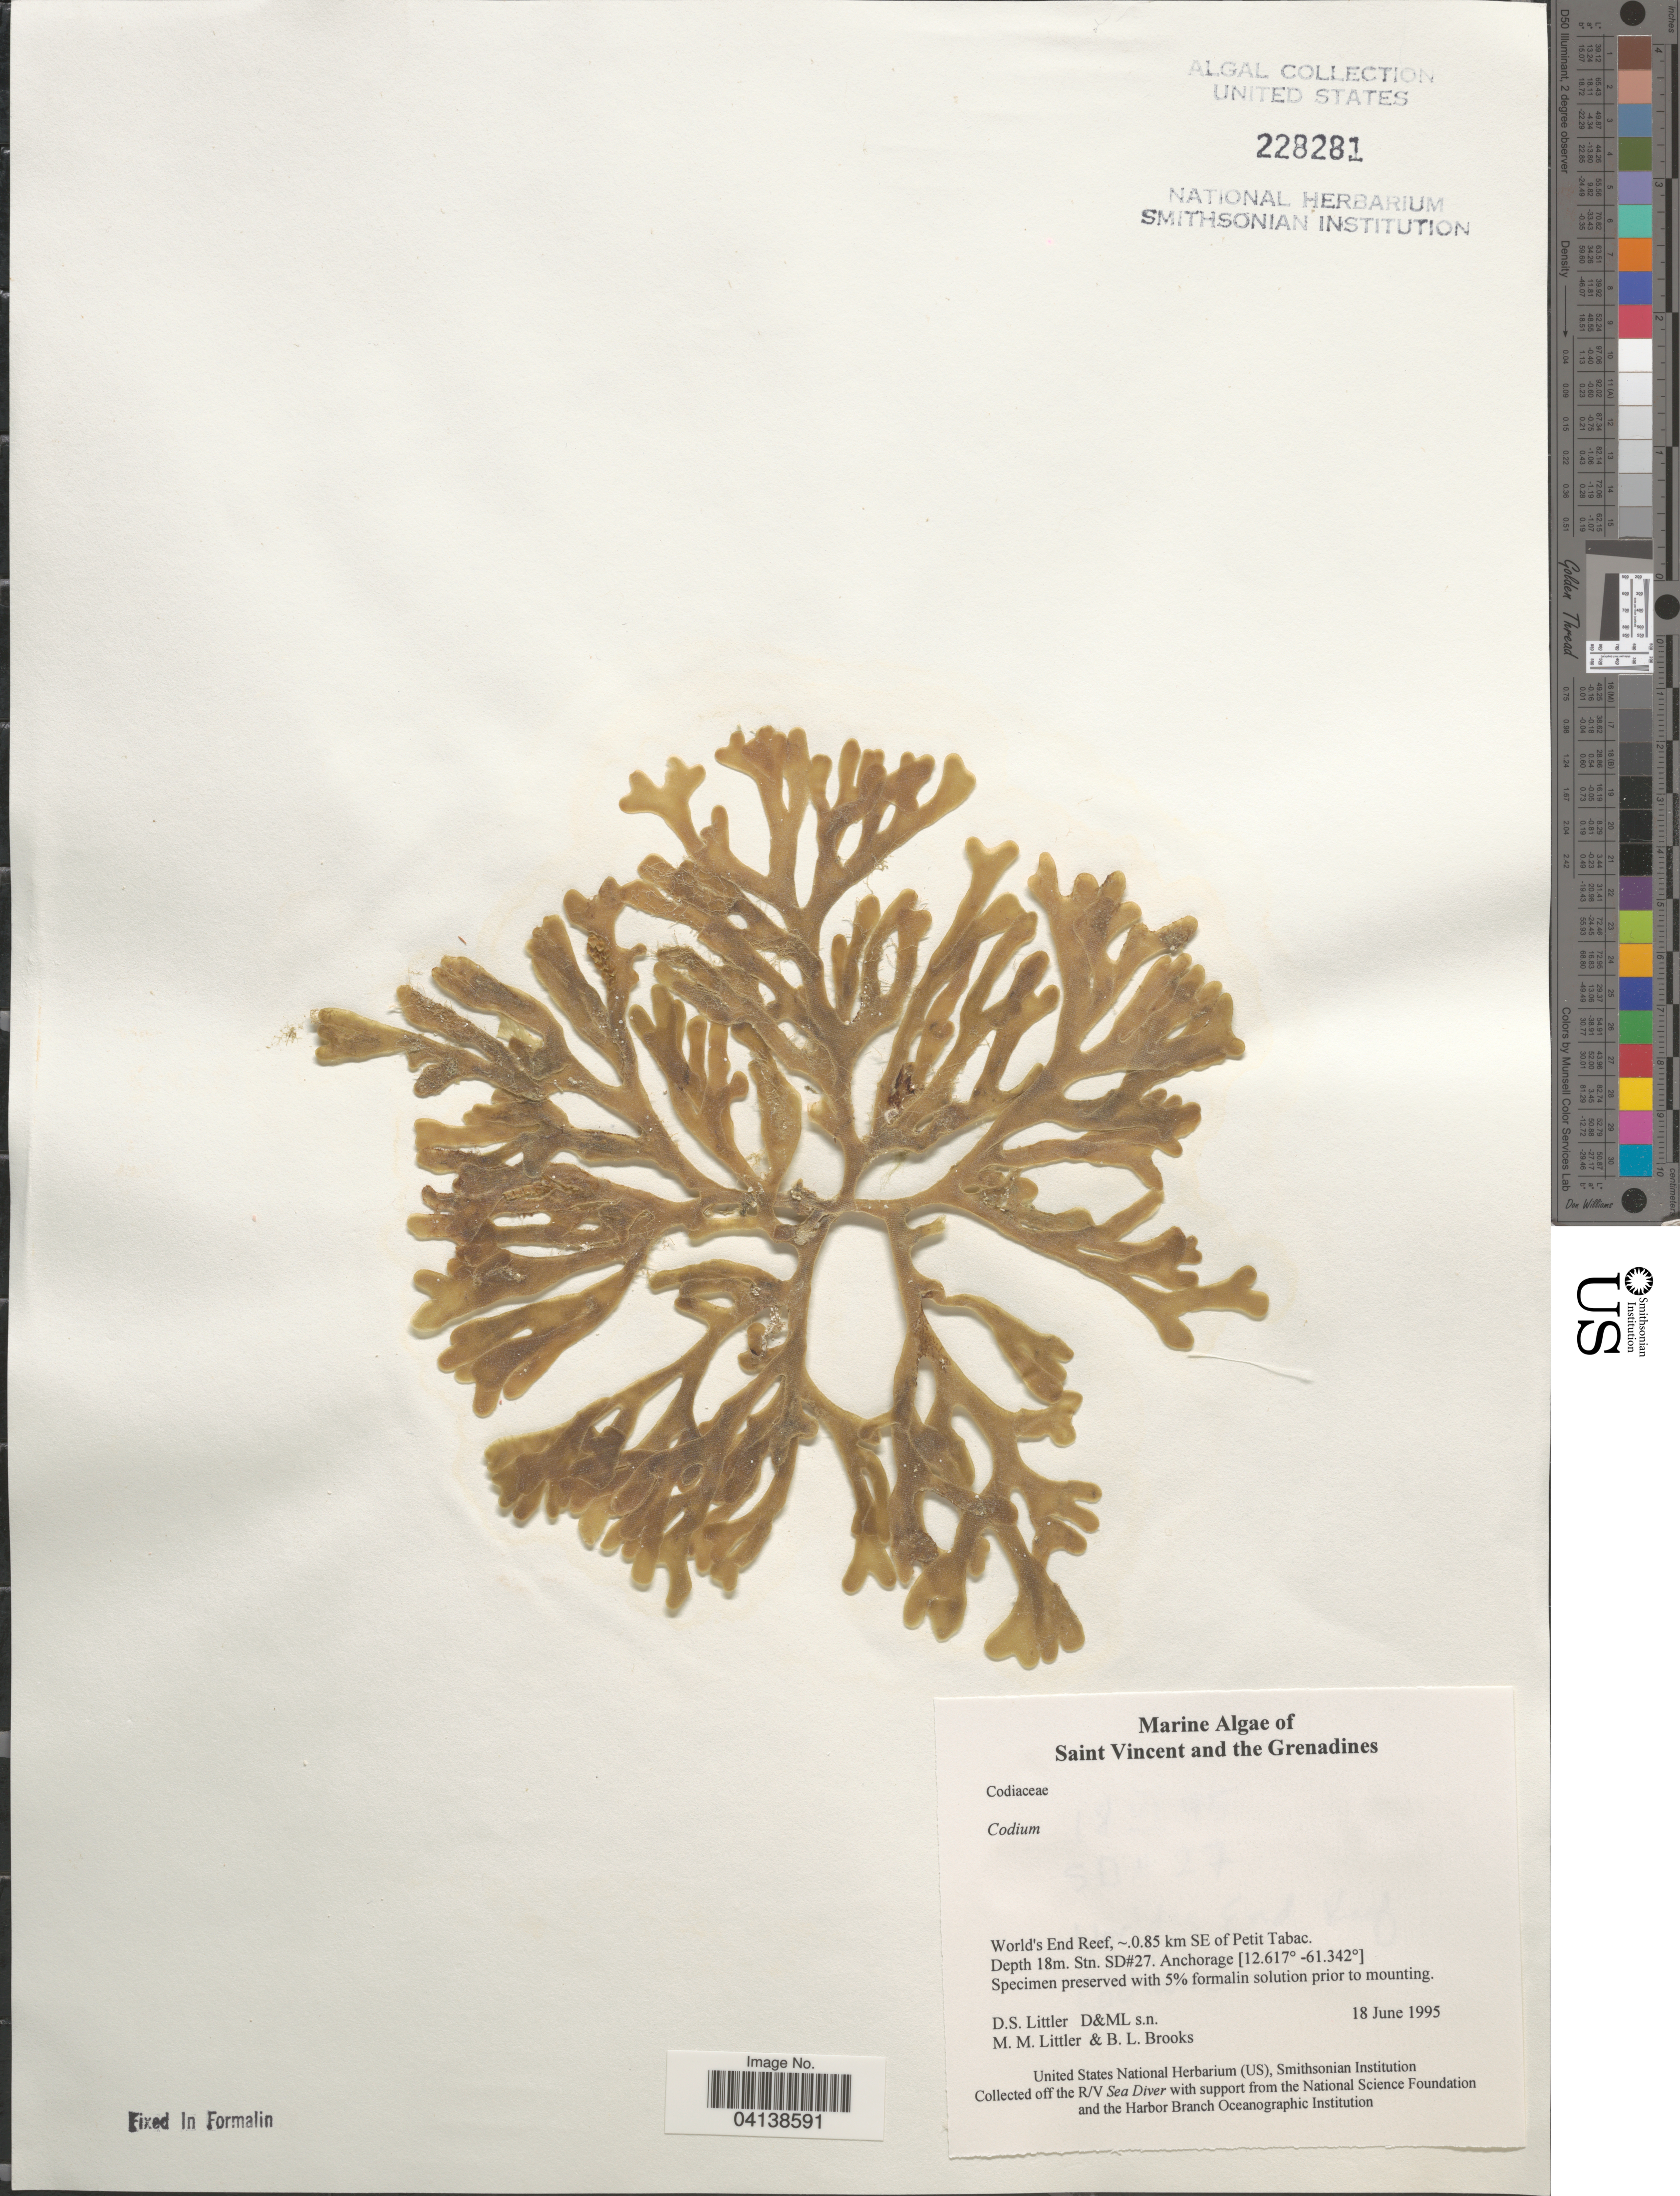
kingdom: Plantae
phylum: Chlorophyta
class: Ulvophyceae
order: Bryopsidales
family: Codiaceae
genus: Codium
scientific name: Codium sp.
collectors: D. S. Littler & B. Brooks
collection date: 1995-06-18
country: St. Vincent - Grenadines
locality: Saint Vincent and the Grenadines. World's End Reef, ~.0.85 km SE of Petit Tabac. Stn. SD#27.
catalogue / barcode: US 228281